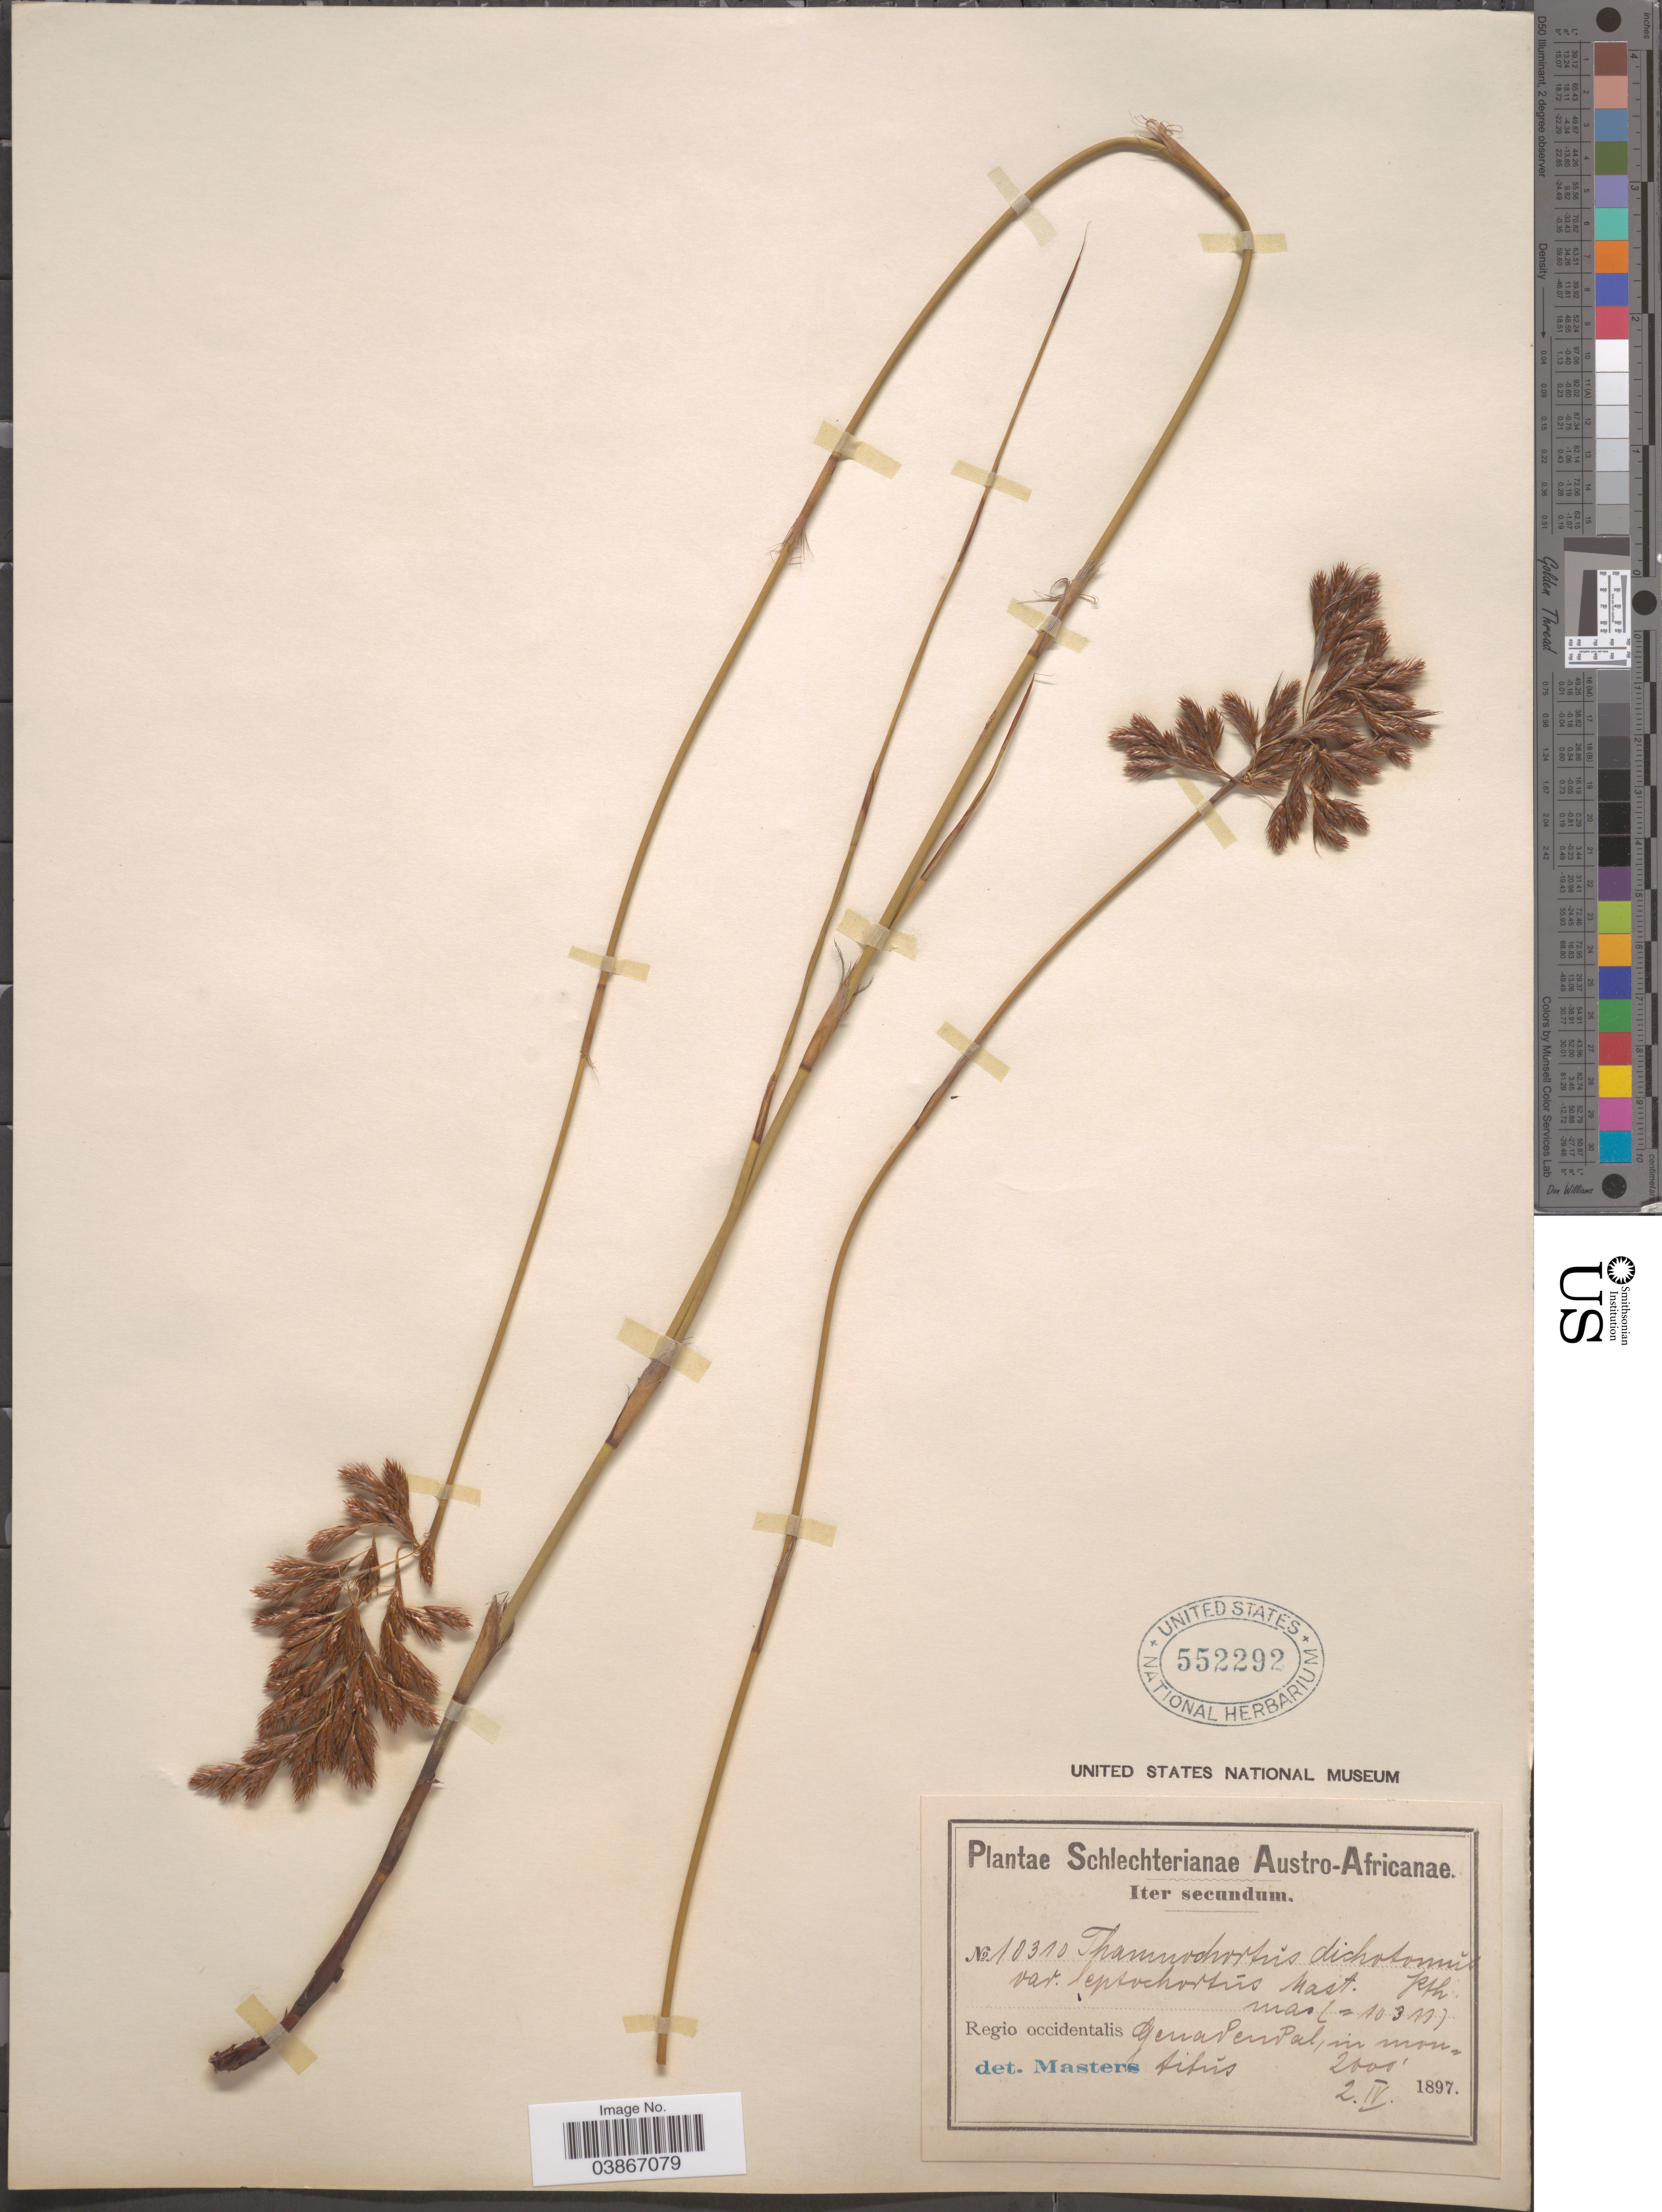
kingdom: Plantae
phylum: Tracheophyta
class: Liliopsida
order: Poales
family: Restionaceae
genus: Thamnochortus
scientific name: Thamnochortus dichotomus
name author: R. Br.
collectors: Schlechter, --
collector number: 10310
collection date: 1894-04-02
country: South Africa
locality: Austro-Africanae. Regio occidentalis. Genadendal, in montibus.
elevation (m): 610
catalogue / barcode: US 552292